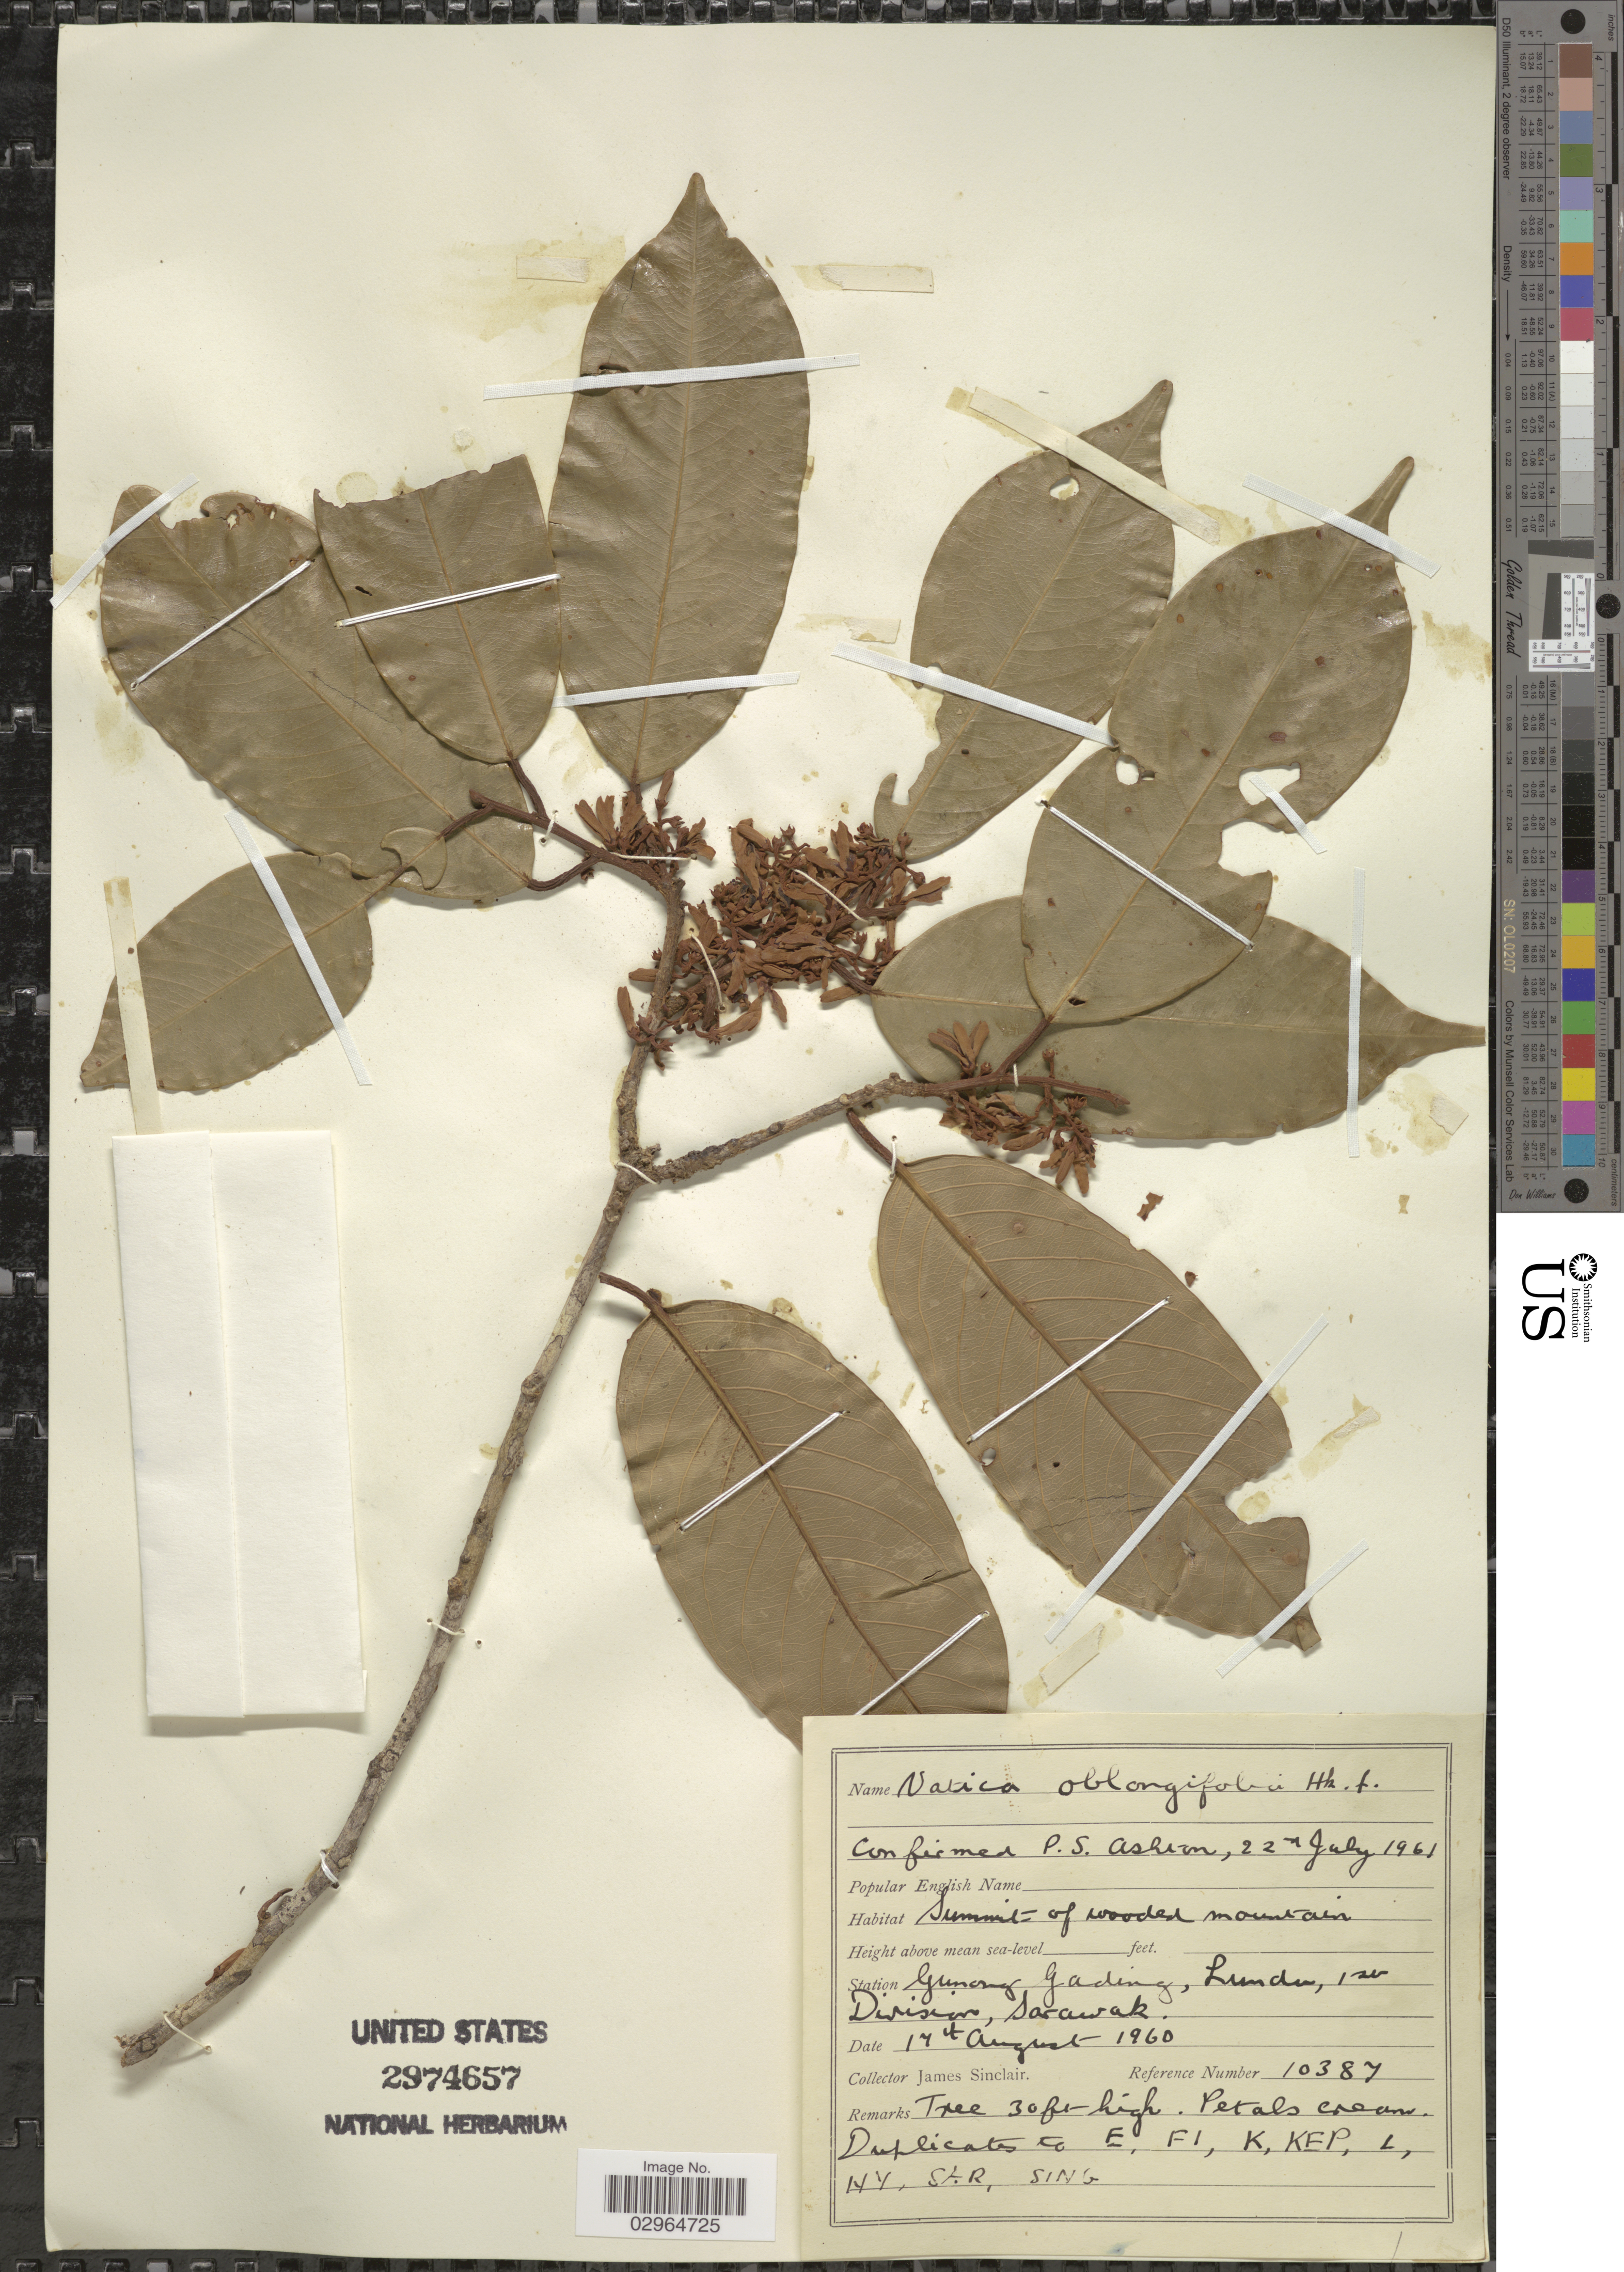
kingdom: Plantae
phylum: Tracheophyta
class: Magnoliopsida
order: Malvales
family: Dipterocarpaceae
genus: Vatica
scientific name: Vatica oblongifolia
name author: Hook. f.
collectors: J. Sinclair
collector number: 10387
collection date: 1960-08-17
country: Malaysia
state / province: Sarawak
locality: Station Gunung Gading, Lundu, 1st Division.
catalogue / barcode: US 2974657